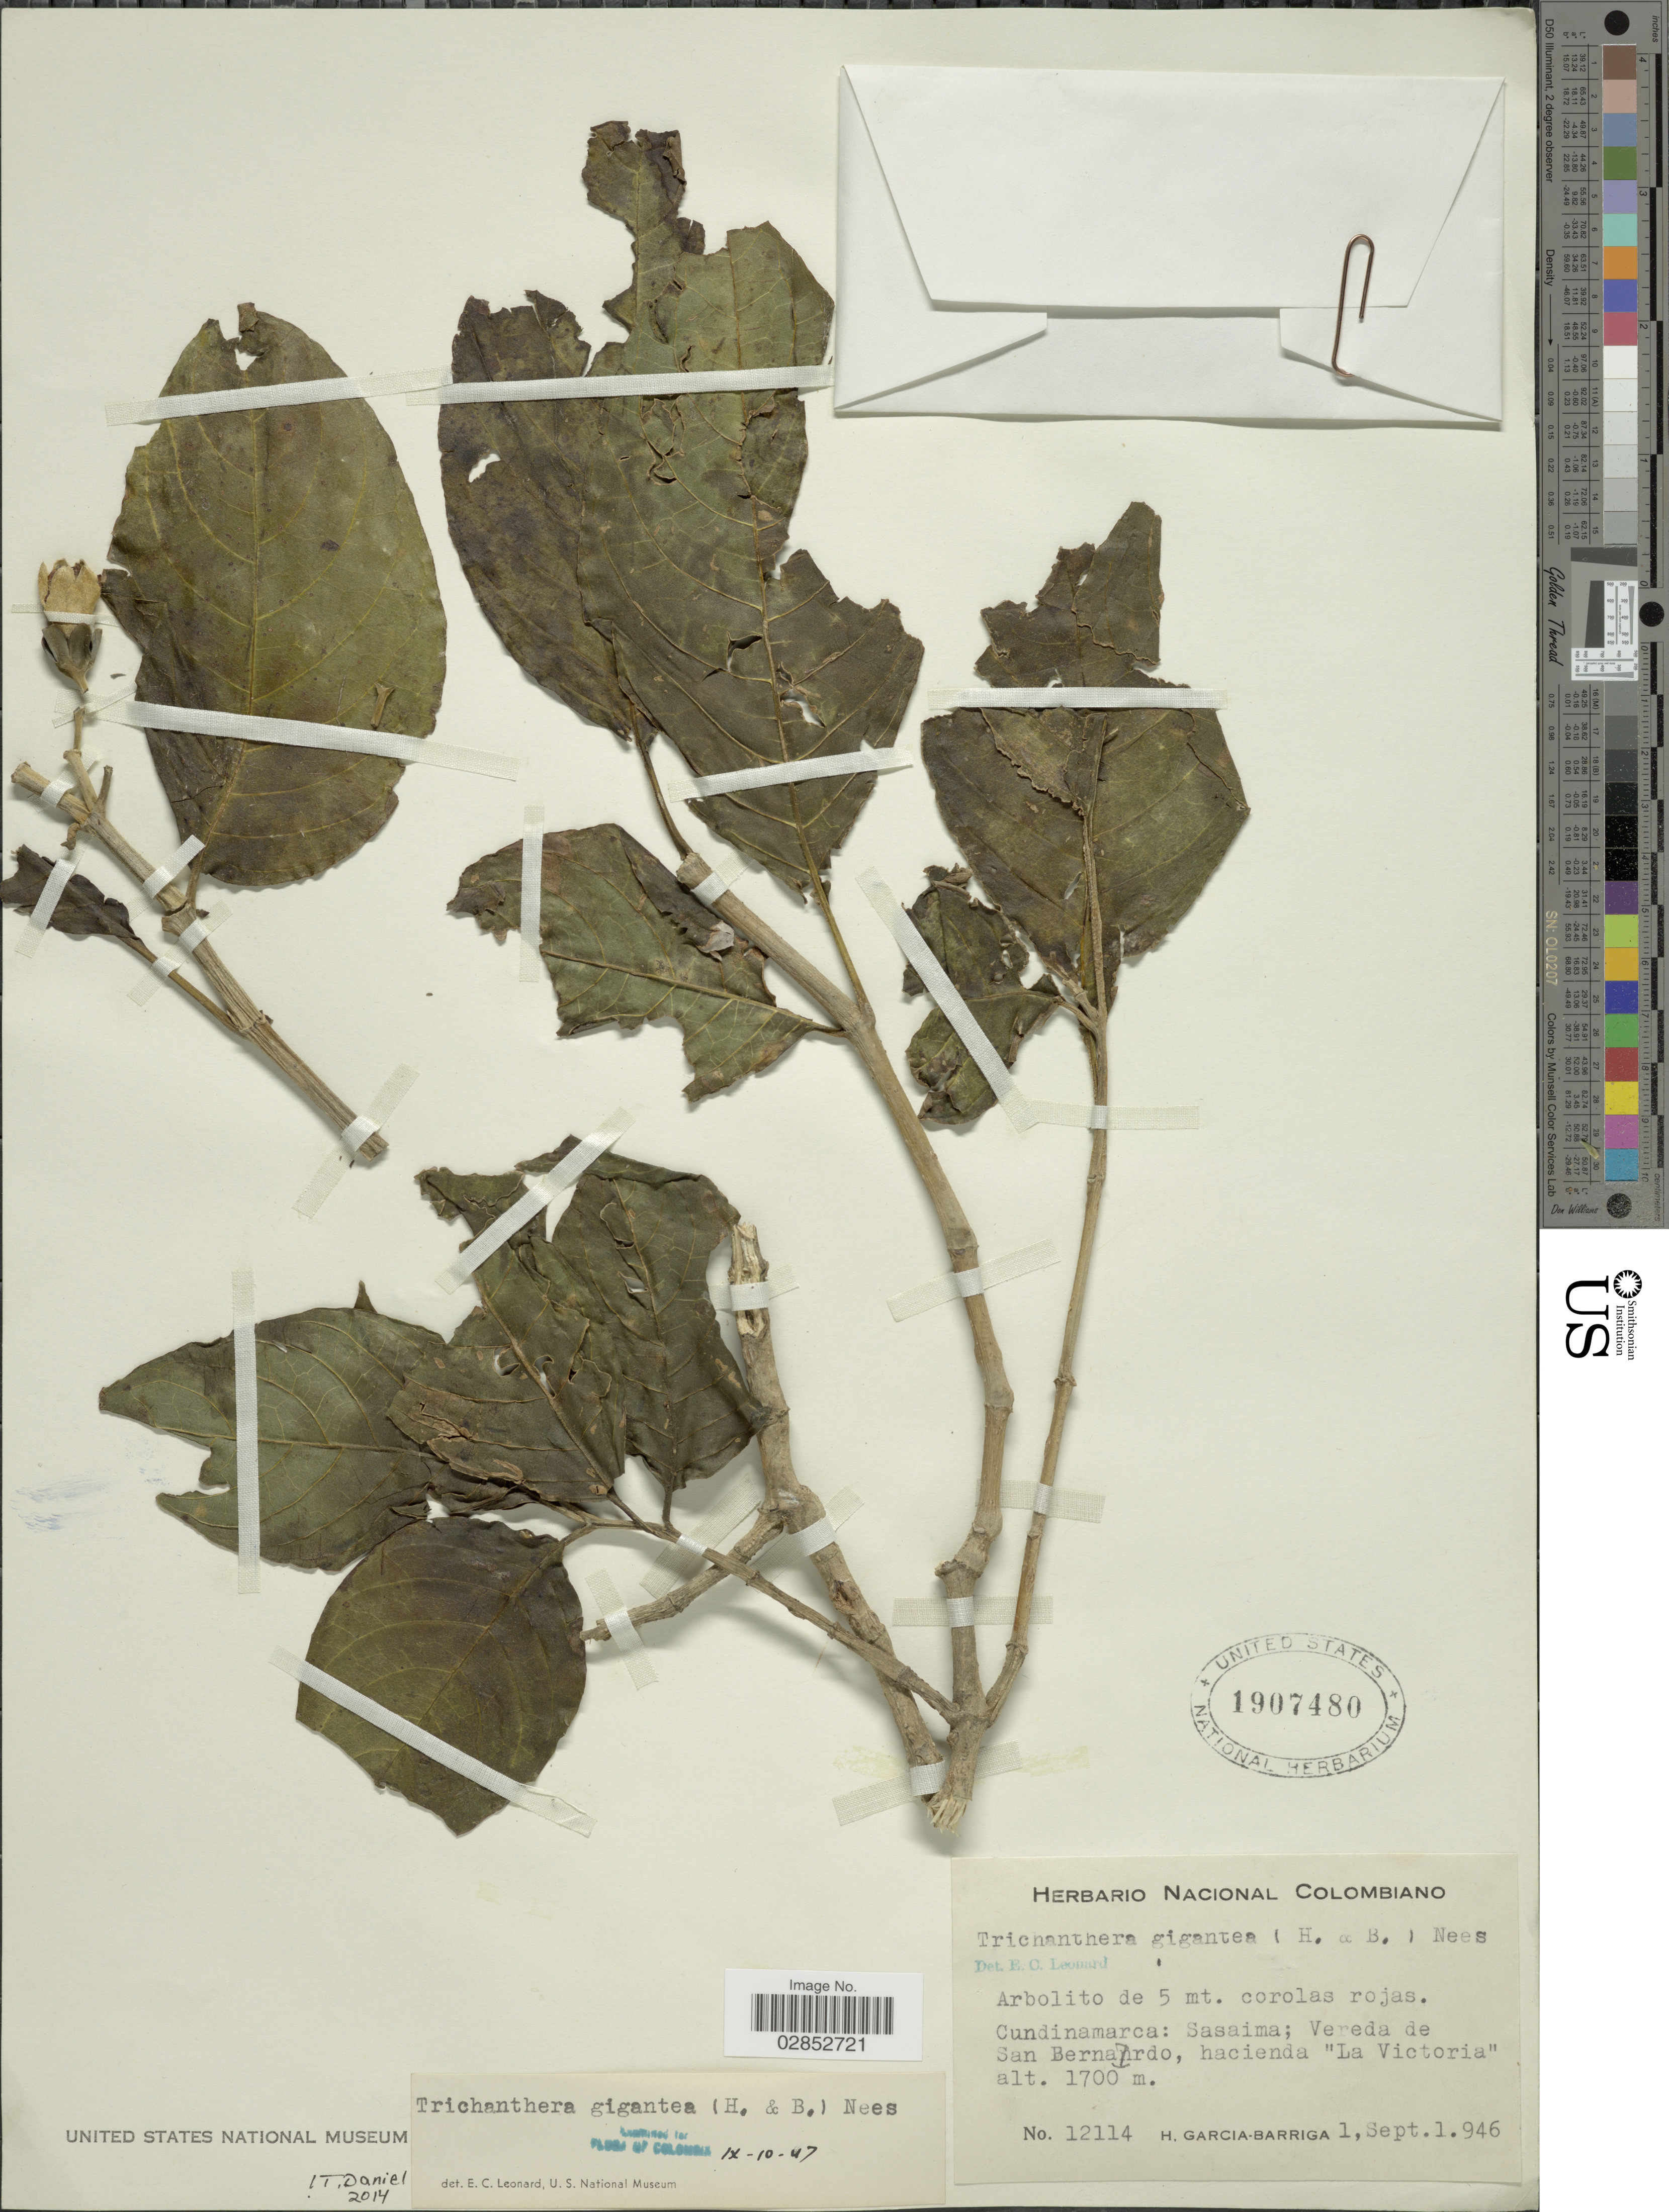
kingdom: Plantae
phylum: Tracheophyta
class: Magnoliopsida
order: Lamiales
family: Acanthaceae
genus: Trichanthera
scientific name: Trichanthera gigantea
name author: (Bonpl.) Nees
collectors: H. García Barriga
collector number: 12114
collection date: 1946-09-01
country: Colombia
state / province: Cundinamarca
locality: Sasaima; Vereda de San Bernardo, hacienda "La Victoria".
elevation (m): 1700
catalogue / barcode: US 1907480